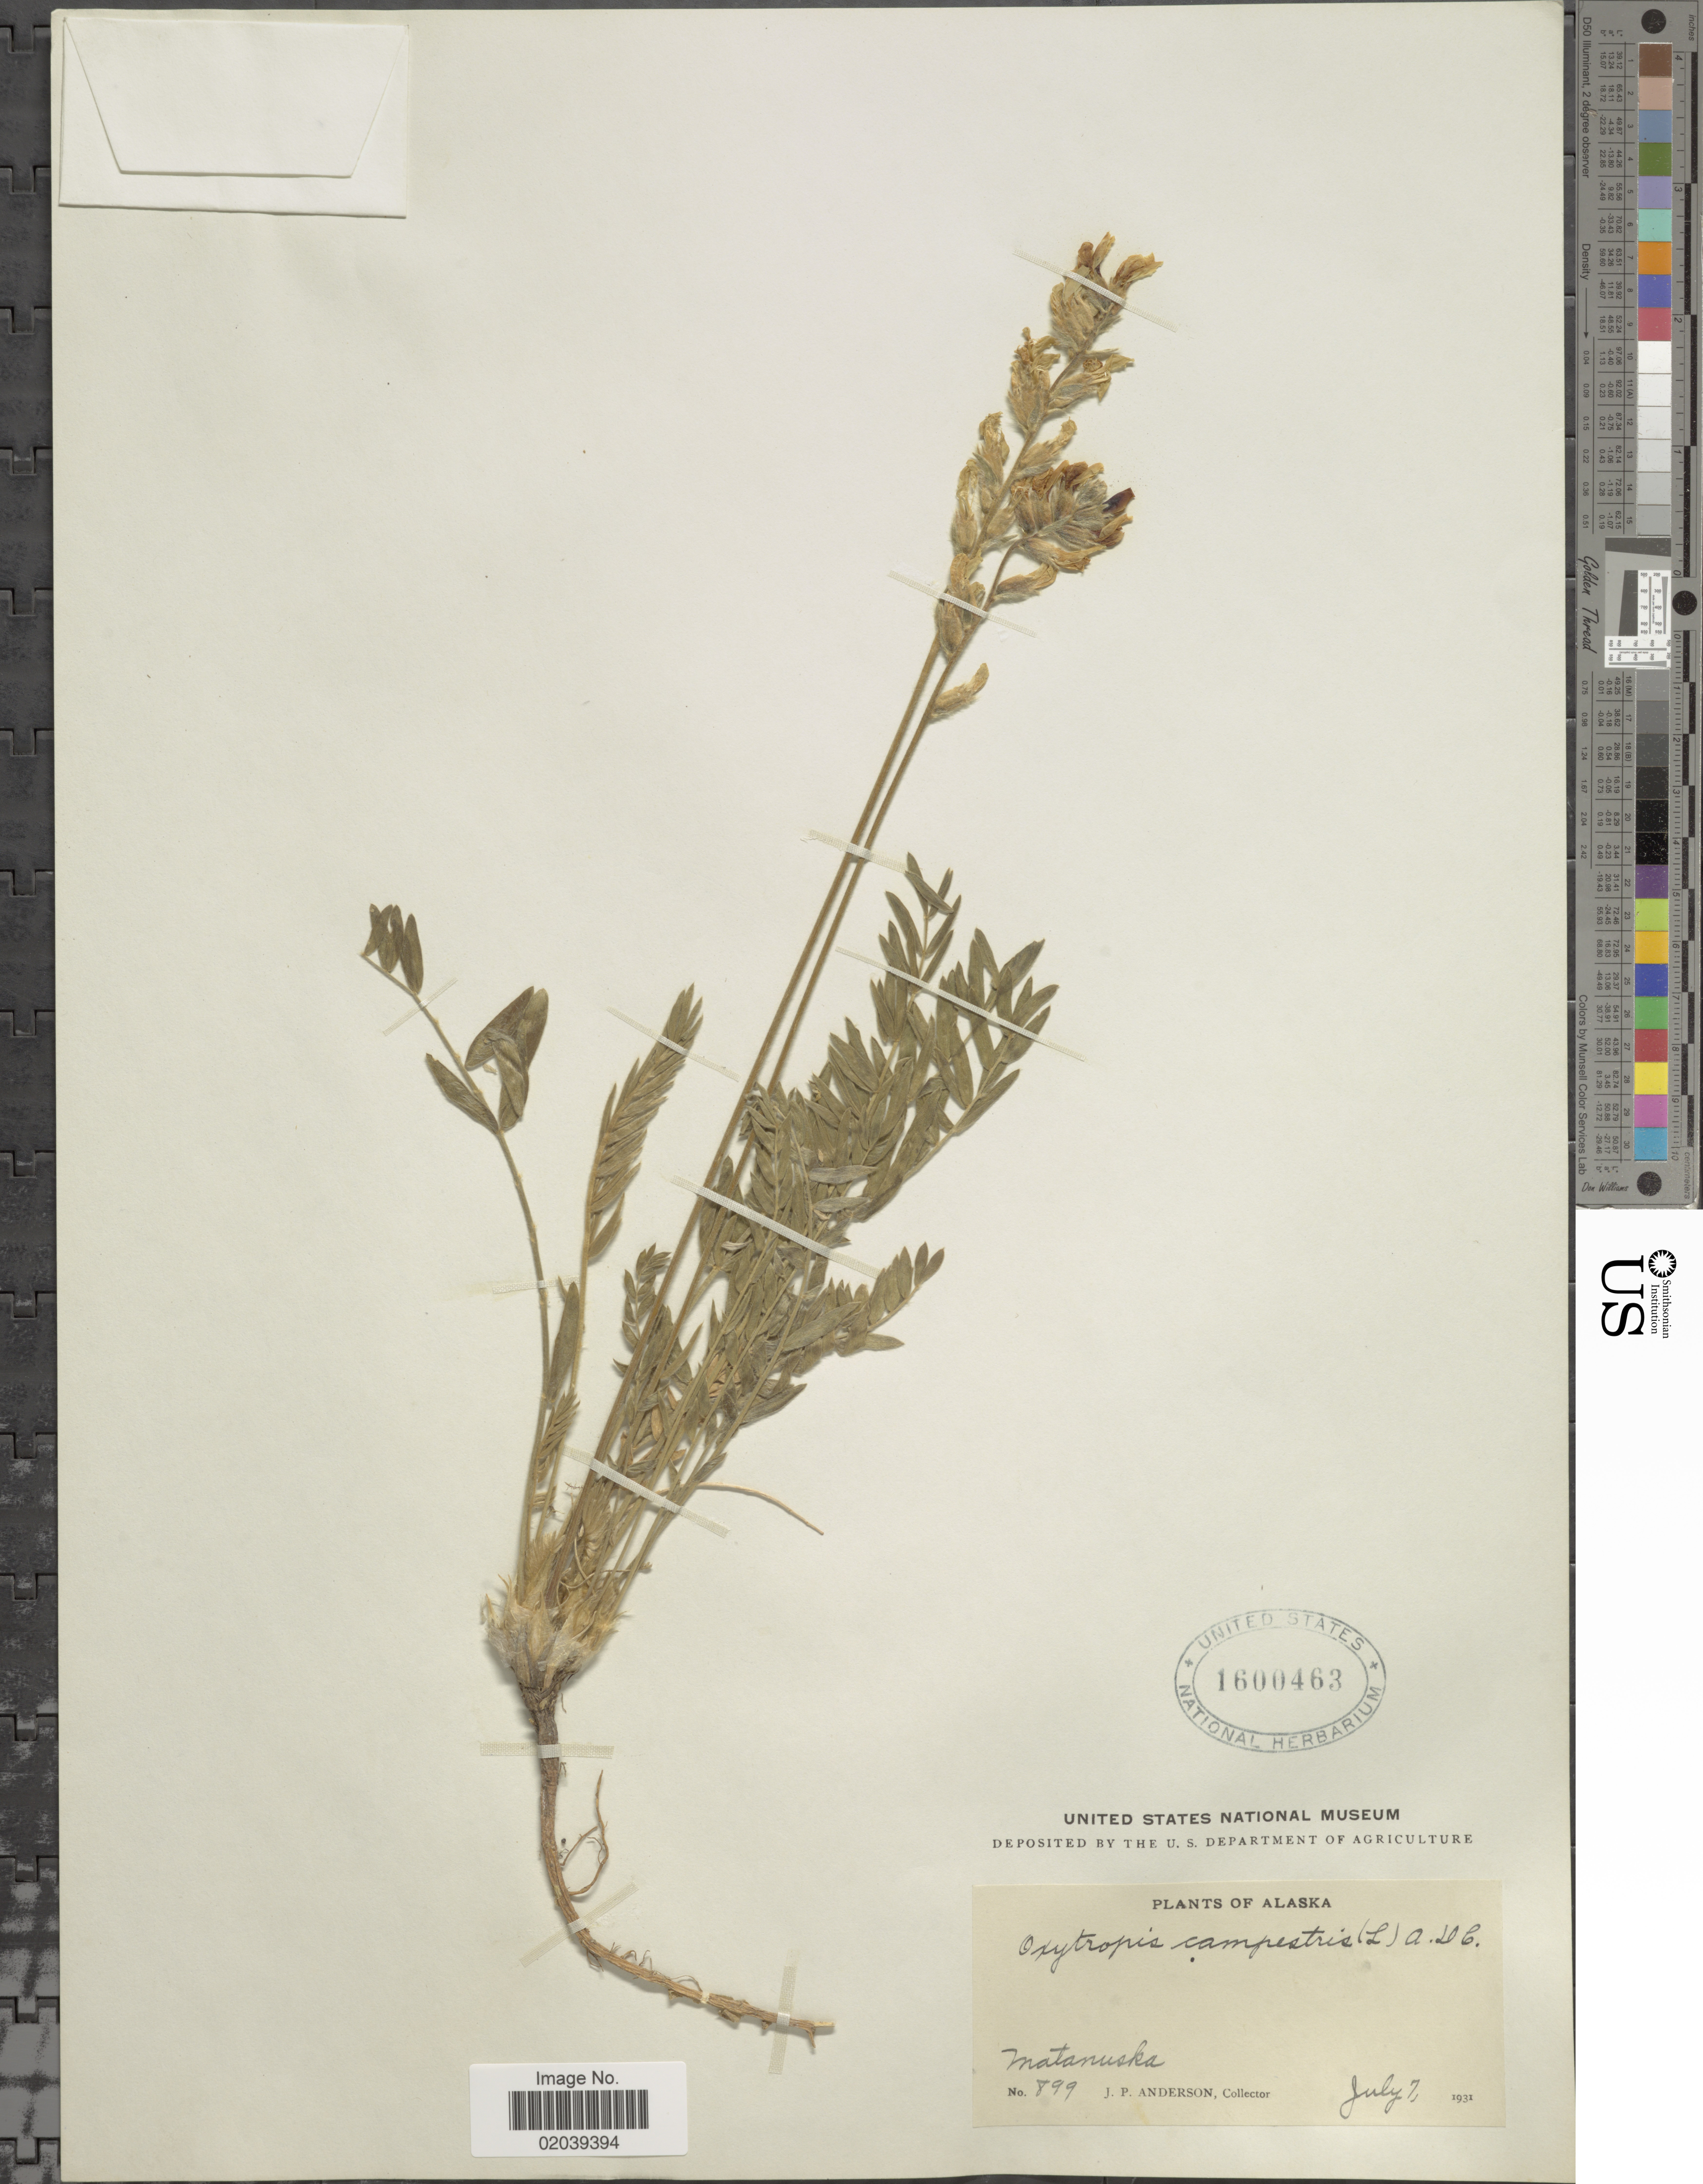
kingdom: Plantae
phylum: Tracheophyta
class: Magnoliopsida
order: Fabales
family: Fabaceae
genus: Oxytropis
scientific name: Oxytropis campestris var. gracilis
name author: (A. Nelson) Barneby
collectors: J. P. Anderson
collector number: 899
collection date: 1931-07-07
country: United States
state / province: Alaska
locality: Matanuska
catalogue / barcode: US 1600463